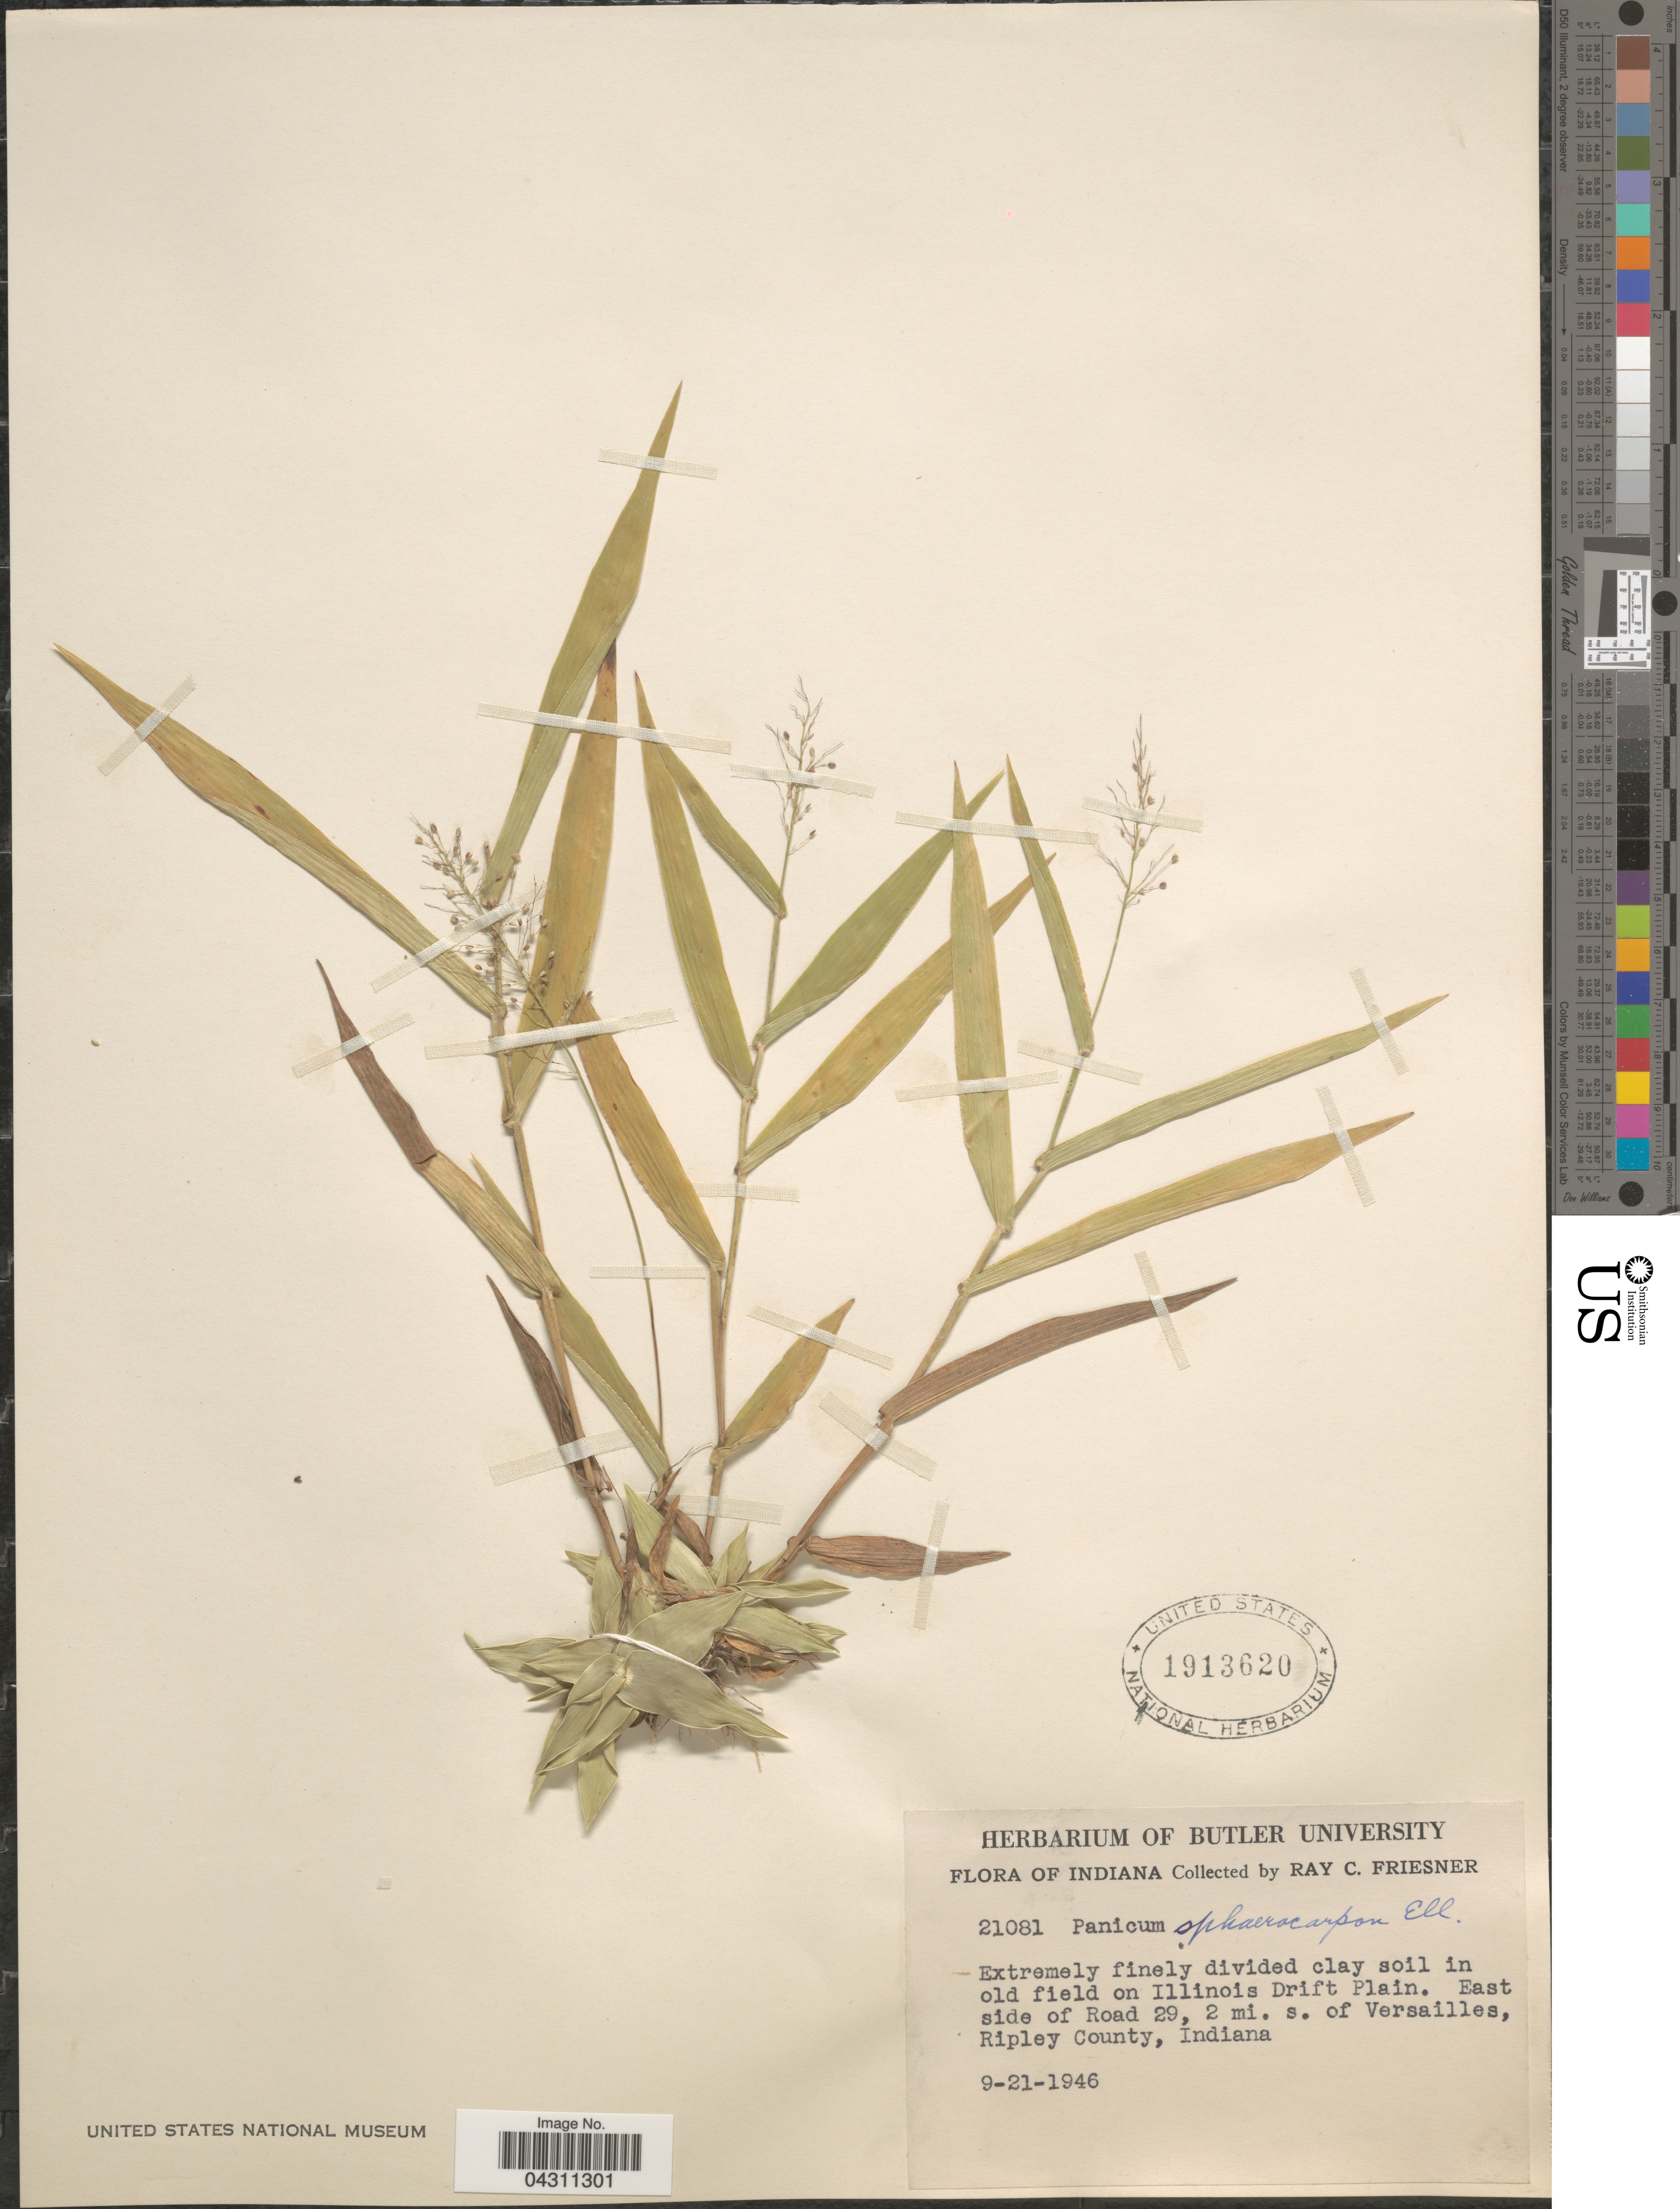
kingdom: Plantae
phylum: Tracheophyta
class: Liliopsida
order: Poales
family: Poaceae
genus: Dichanthelium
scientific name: Dichanthelium sphaerocarpon var. sphaerocarpon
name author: (Elliott) Gould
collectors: R. Friesner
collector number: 21081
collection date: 1946-09-21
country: United States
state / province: Indiana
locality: In old field on Illinois Drift Plain. East side of Road 29, 2 mi. s. of Versailles, Ripley County.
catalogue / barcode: US 1913620